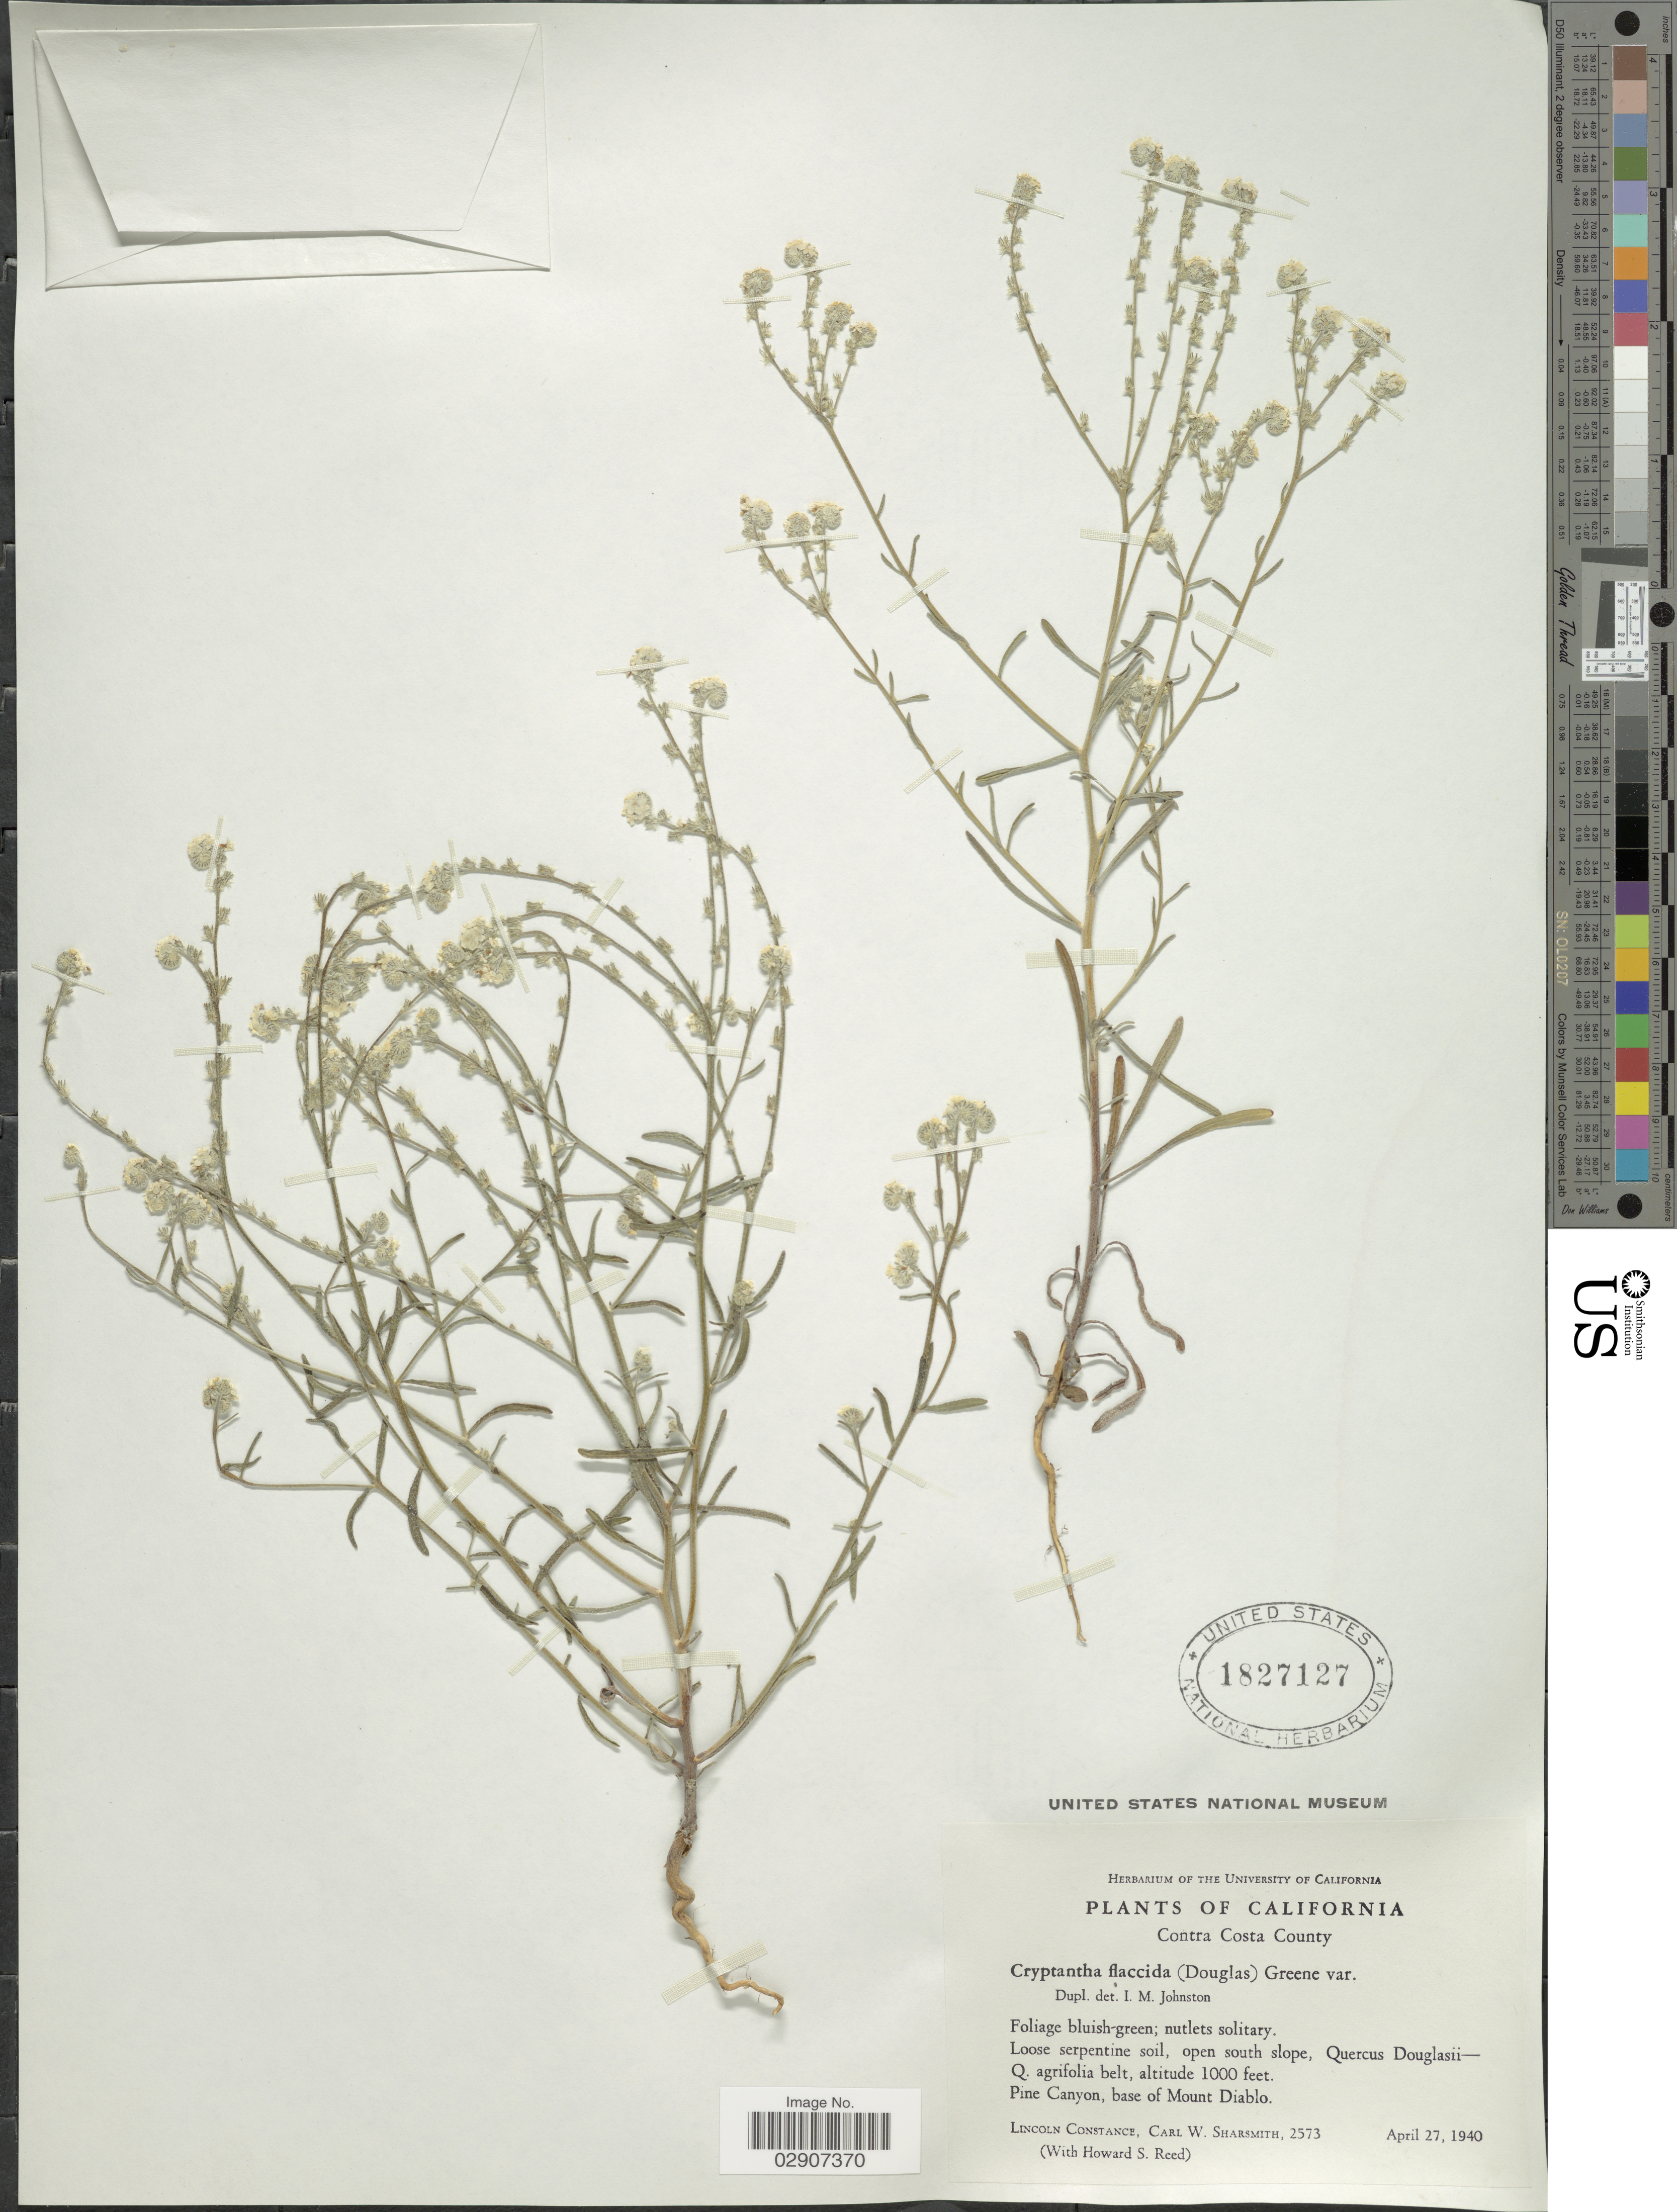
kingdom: Plantae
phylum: Tracheophyta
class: Magnoliopsida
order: Boraginales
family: Boraginaceae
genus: Cryptantha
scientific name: Cryptantha flaccida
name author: (Douglas ex Lehm.) Greene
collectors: L. Constance, C. Sharsmith & H. Reed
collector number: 2573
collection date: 1940-04-27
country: United States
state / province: California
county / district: Contra Costa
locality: Contra Costa County, Pine Canyon, base of Mount Diablo.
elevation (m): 305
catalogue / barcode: US 1827127